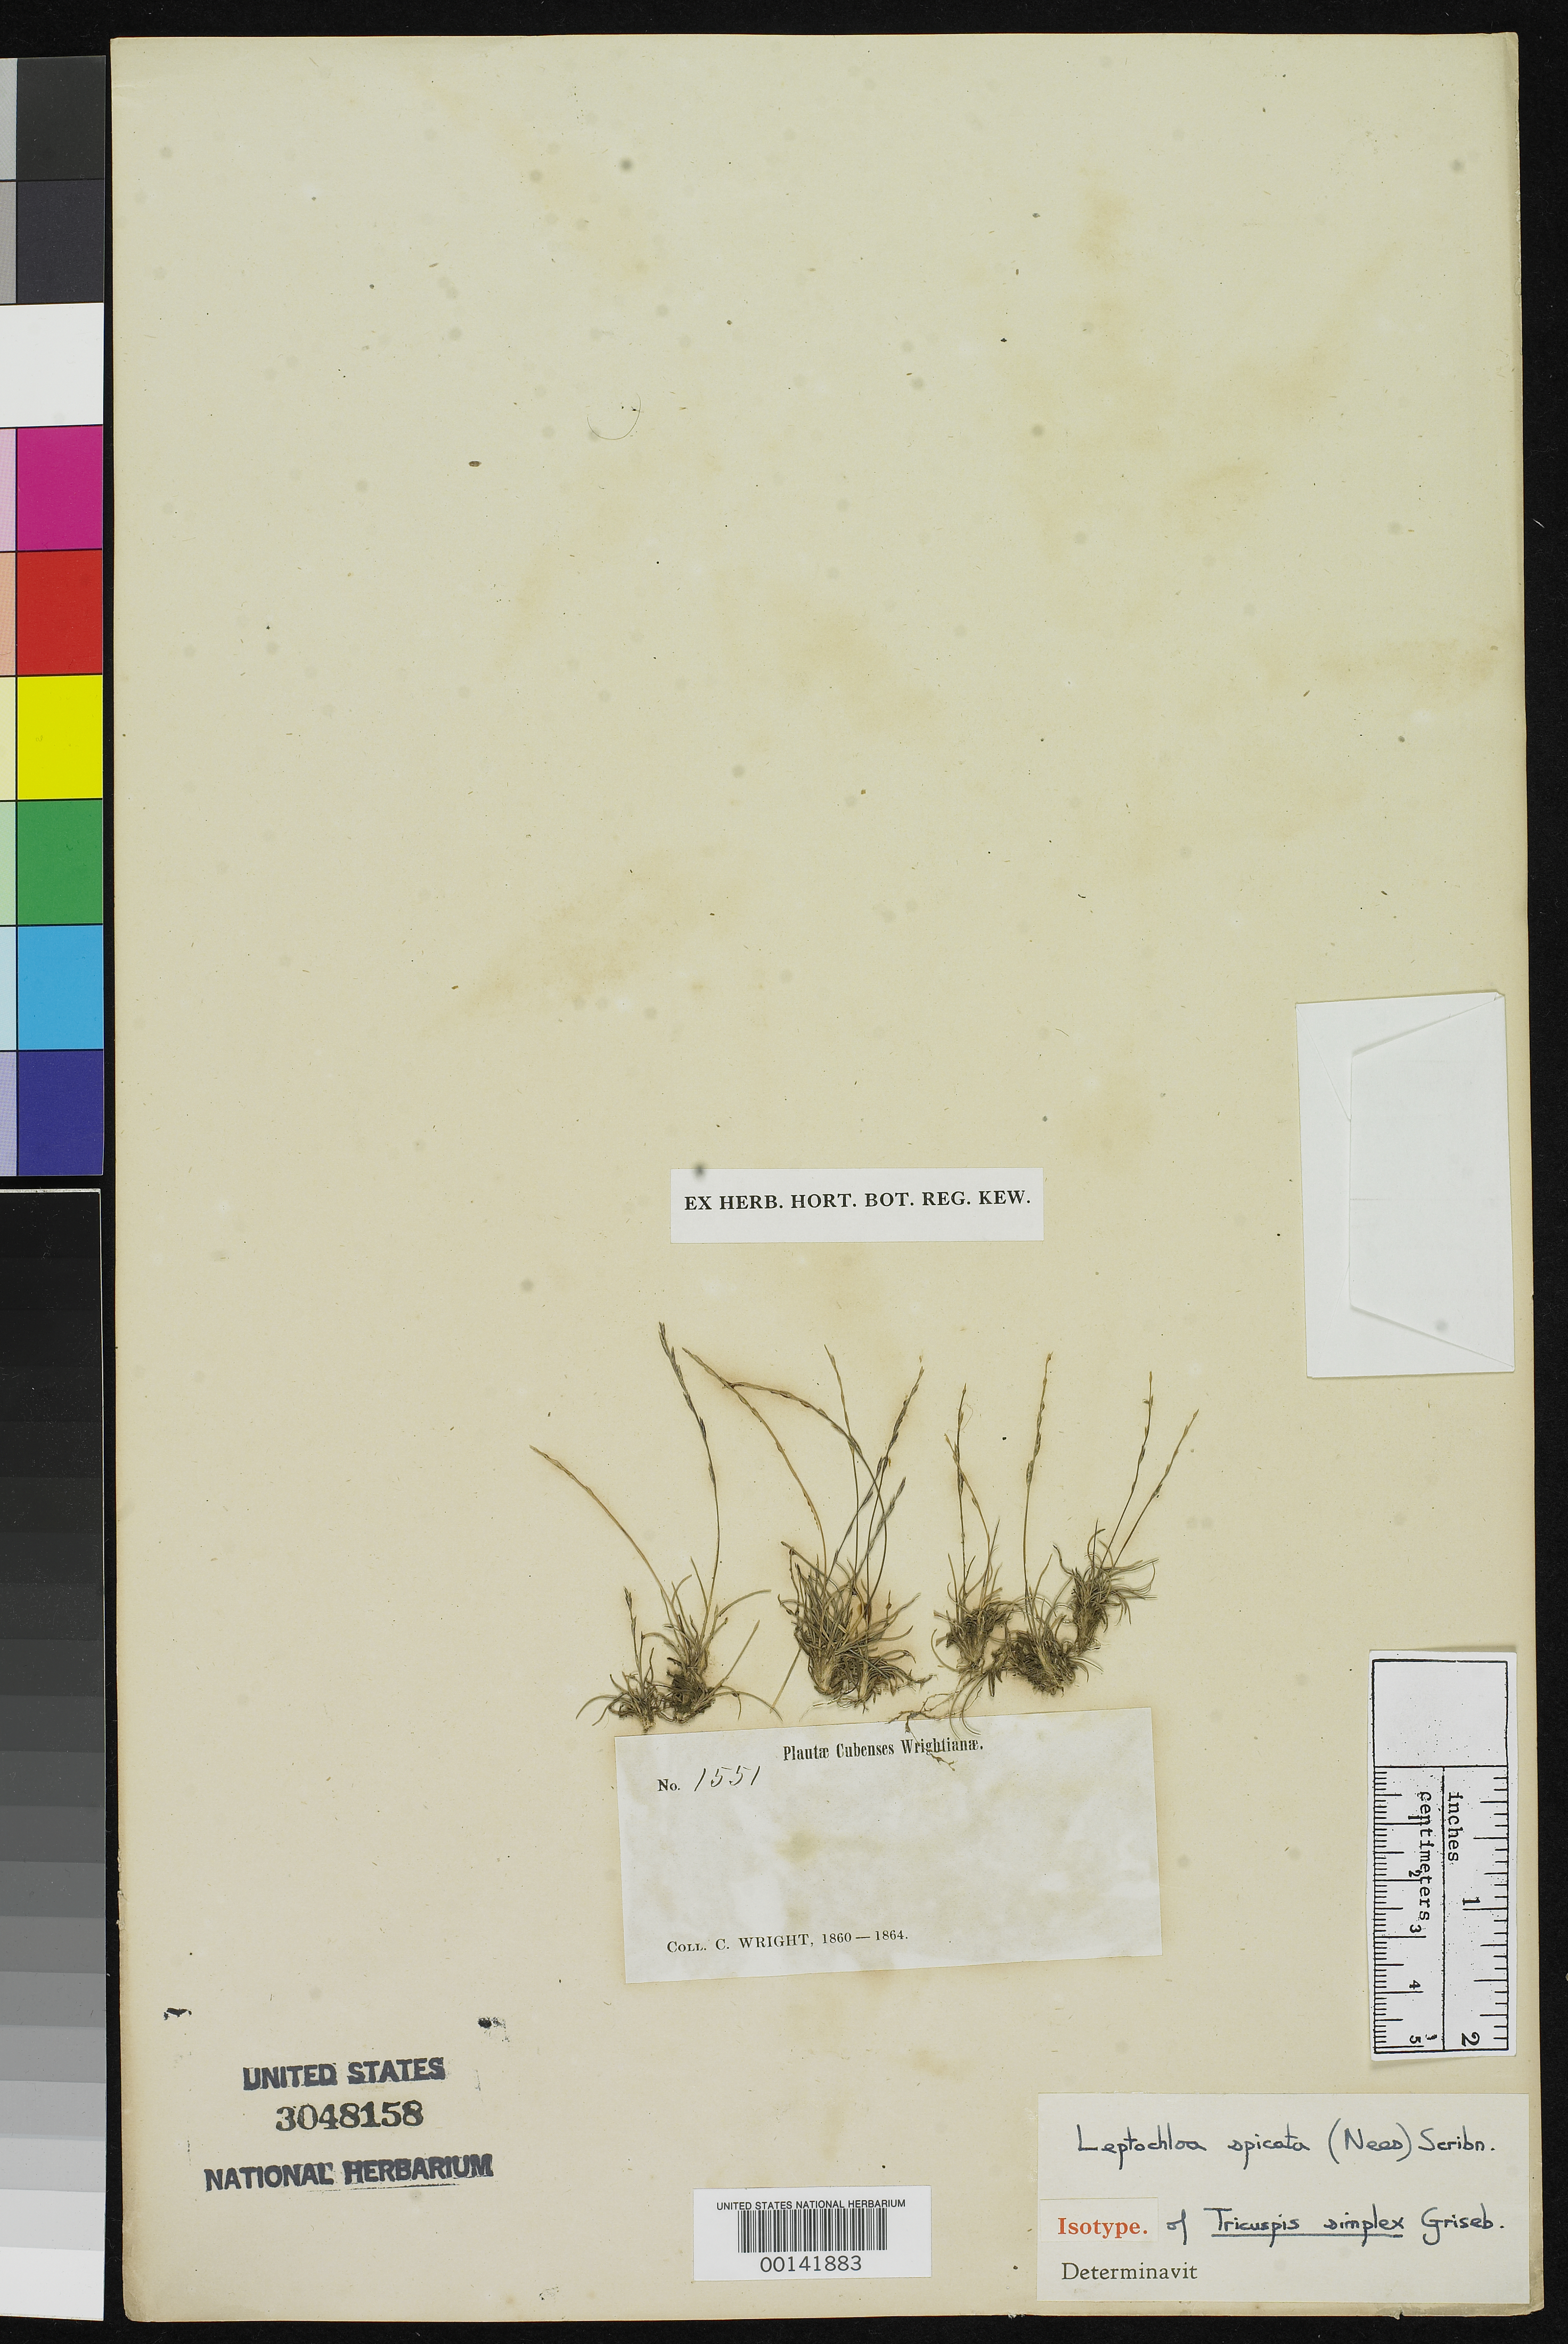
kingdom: Plantae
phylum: Tracheophyta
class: Liliopsida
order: Poales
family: Poaceae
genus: Tricuspis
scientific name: Tricuspis simplex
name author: Griseb.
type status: Isotype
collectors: C. Wright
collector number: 1551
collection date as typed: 1860 to -- --- 1864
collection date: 1860/1864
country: Cuba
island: Greater Antilles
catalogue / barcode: US 3048158